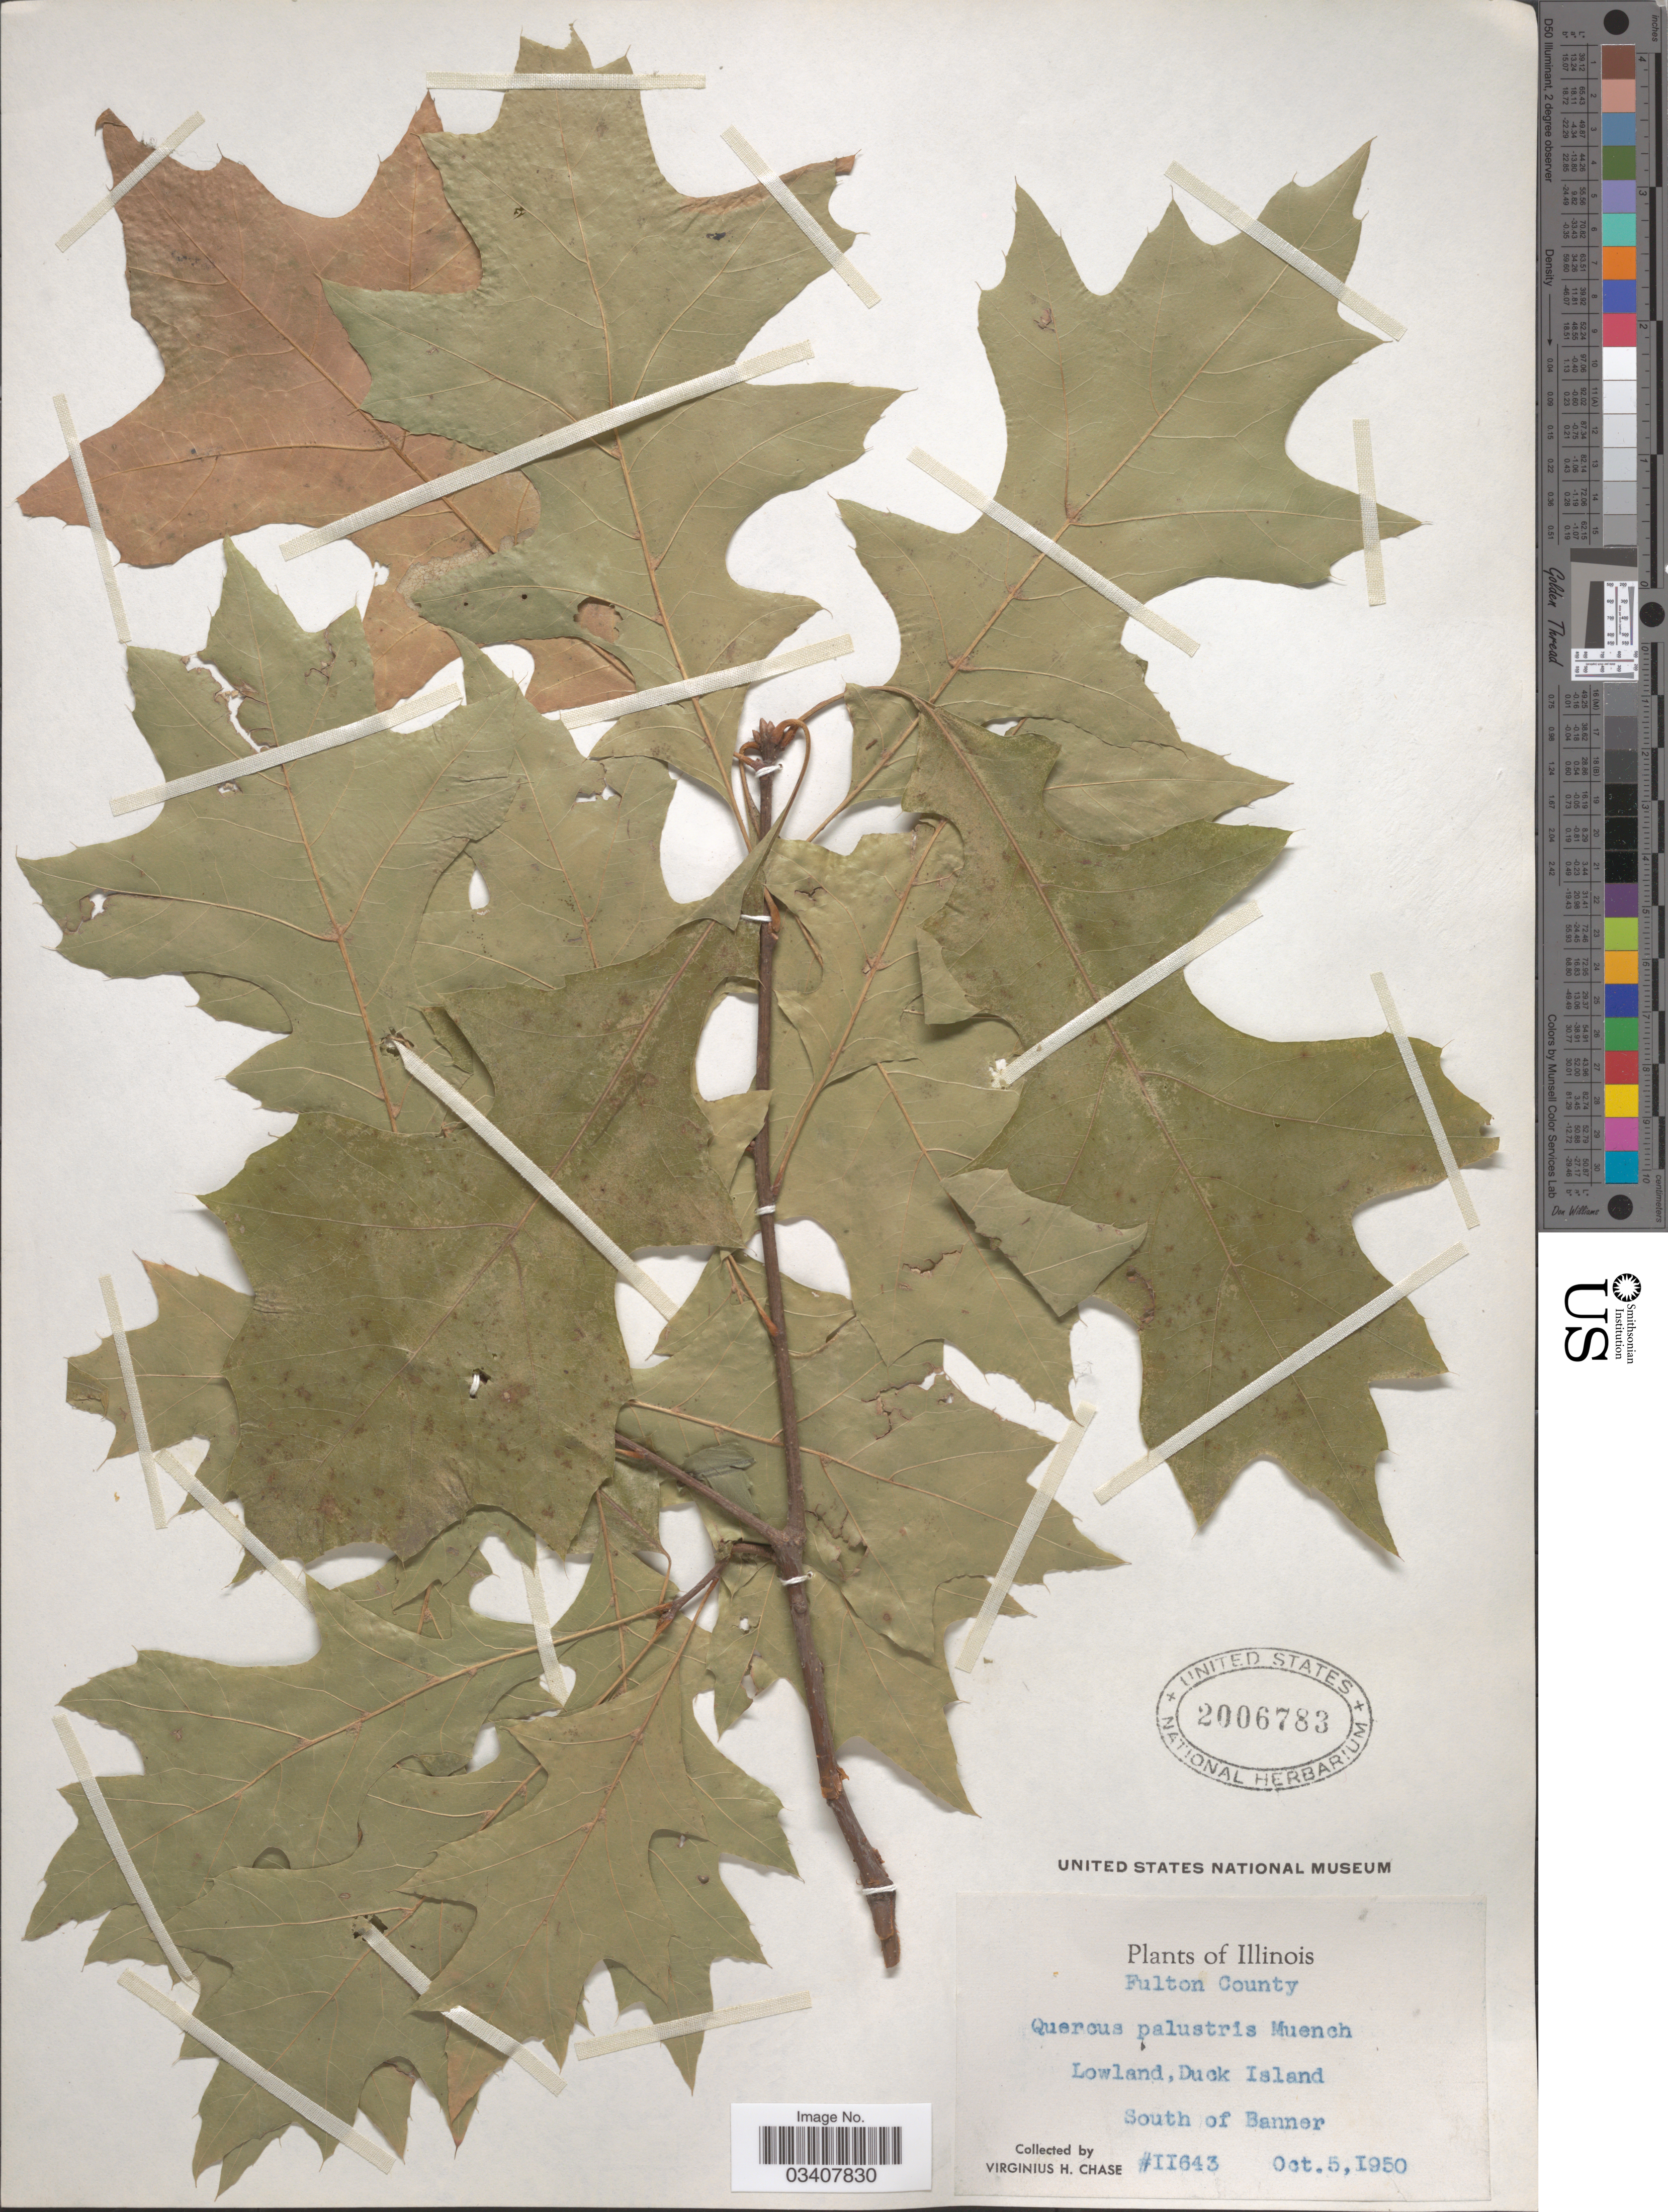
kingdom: Plantae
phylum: Tracheophyta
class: Magnoliopsida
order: Fagales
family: Fagaceae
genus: Quercus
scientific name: Quercus palustris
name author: Münchh.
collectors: V. H. Chase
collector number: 11643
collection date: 1950-10-05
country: United States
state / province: Illinois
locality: Fulton County. Lowland, Duck Island. South of Banner.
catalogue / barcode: US 2006783